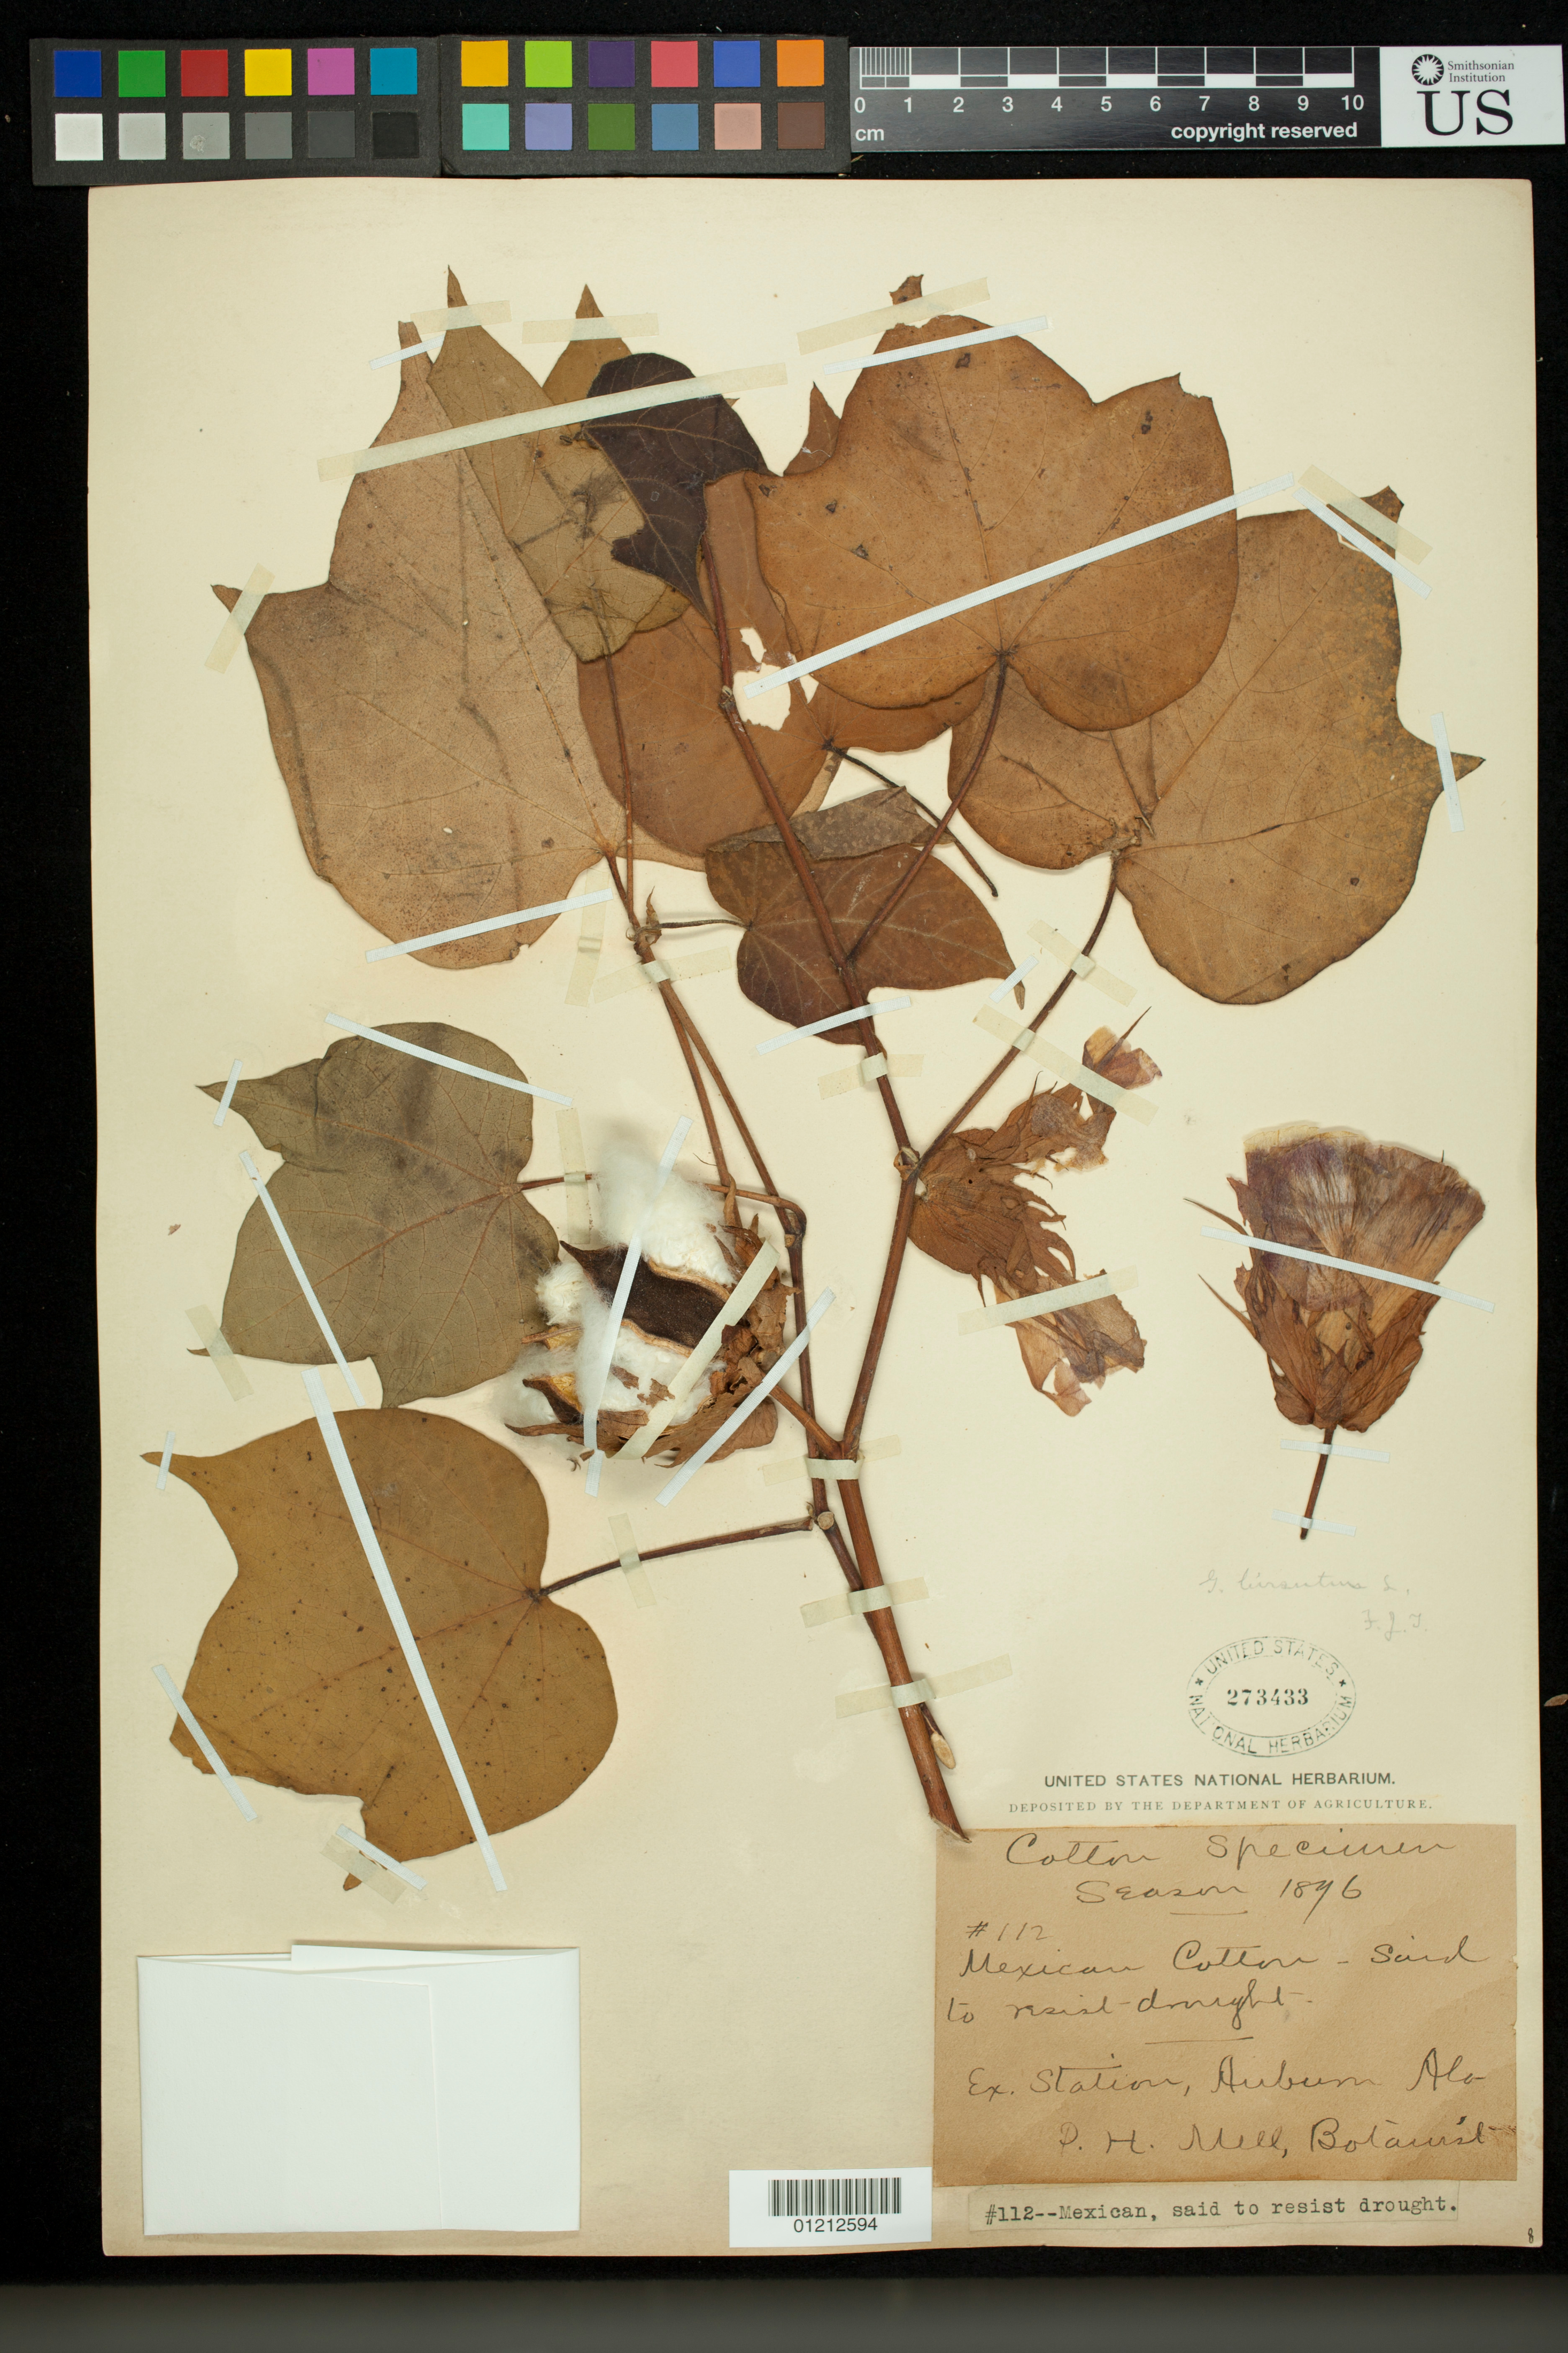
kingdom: Plantae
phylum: Tracheophyta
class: Magnoliopsida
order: Malvales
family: Malvaceae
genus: Gossypium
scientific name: Gossypium hirsutum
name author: L.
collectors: P. H. Mell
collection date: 1846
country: United States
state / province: Alabama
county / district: Lee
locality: Experimental Station, Auburn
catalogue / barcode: US 273433